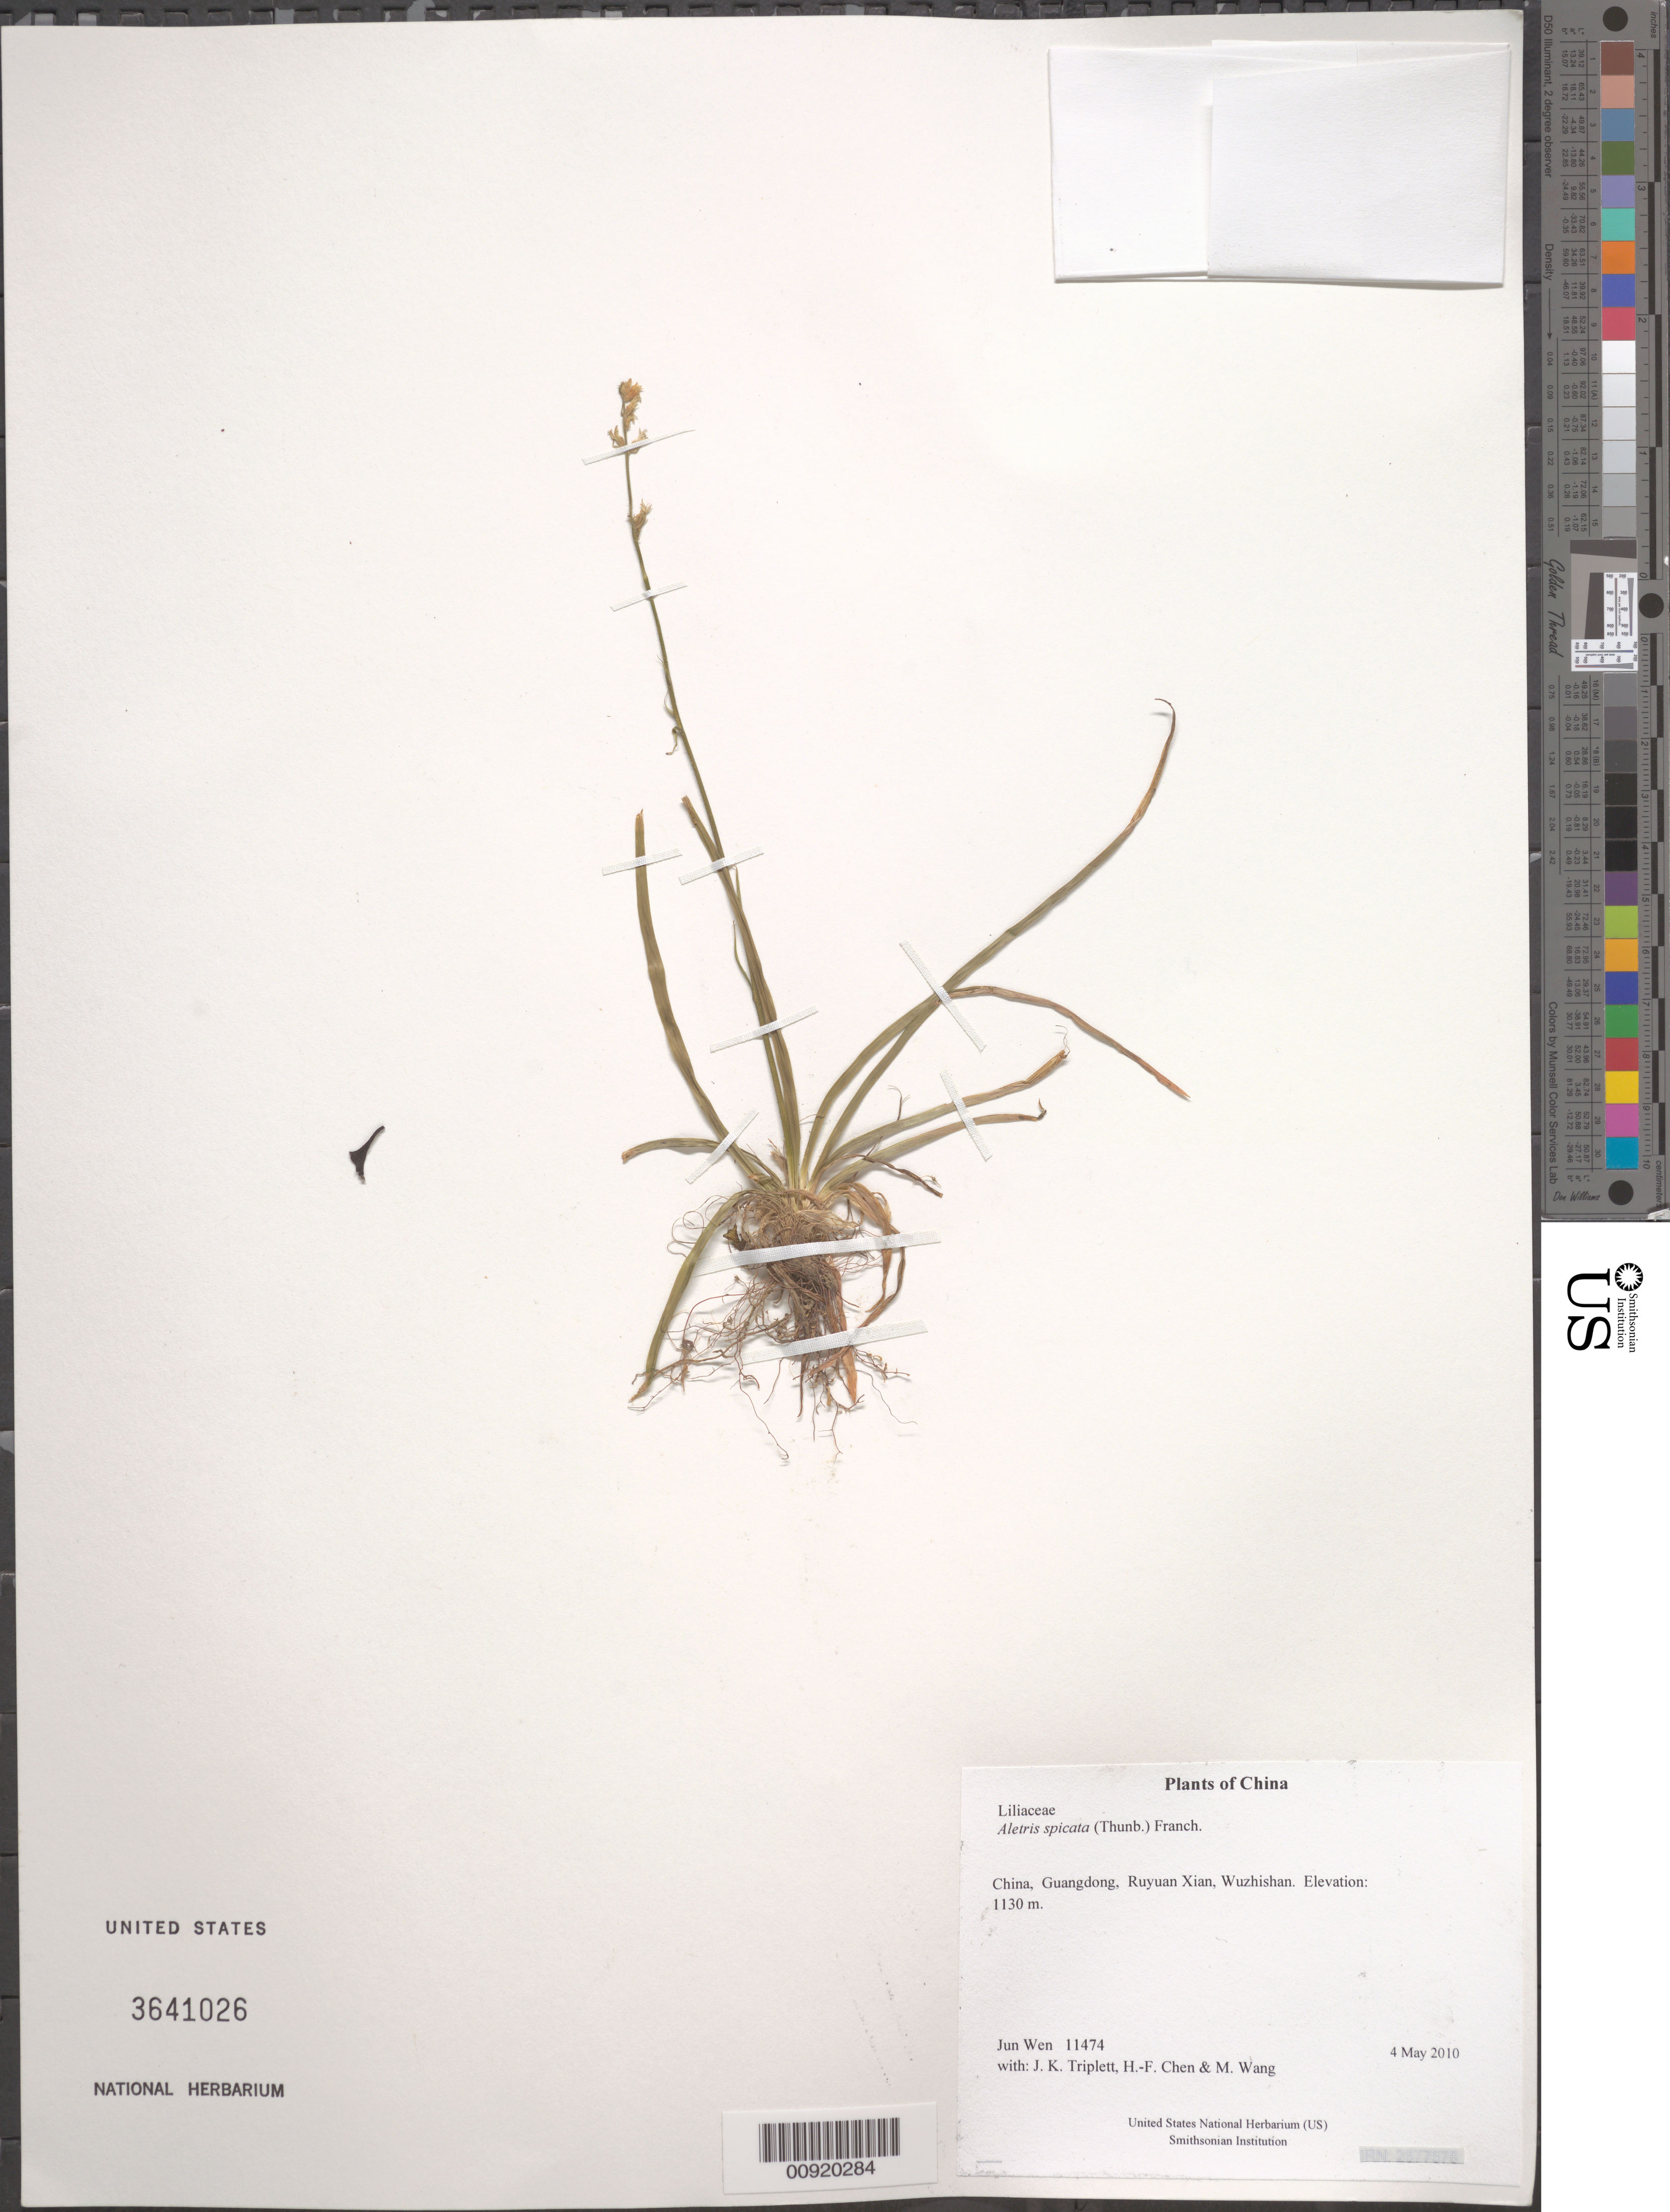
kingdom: Plantae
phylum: Tracheophyta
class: Liliopsida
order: Dioscoreales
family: Nartheciaceae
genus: Aletris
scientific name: Aletris spicata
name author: (Thunb.) Franch.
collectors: J. Wen, J. K. Triplett, H.-F. Chen & M. Wang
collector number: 11474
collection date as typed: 4 May 2010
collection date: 2010-05-04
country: China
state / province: Guangdong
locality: Ruyuan Xian, Wuzhishan.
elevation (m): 1130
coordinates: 24 56.085 N, 113 00.416 E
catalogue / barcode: US 3641026